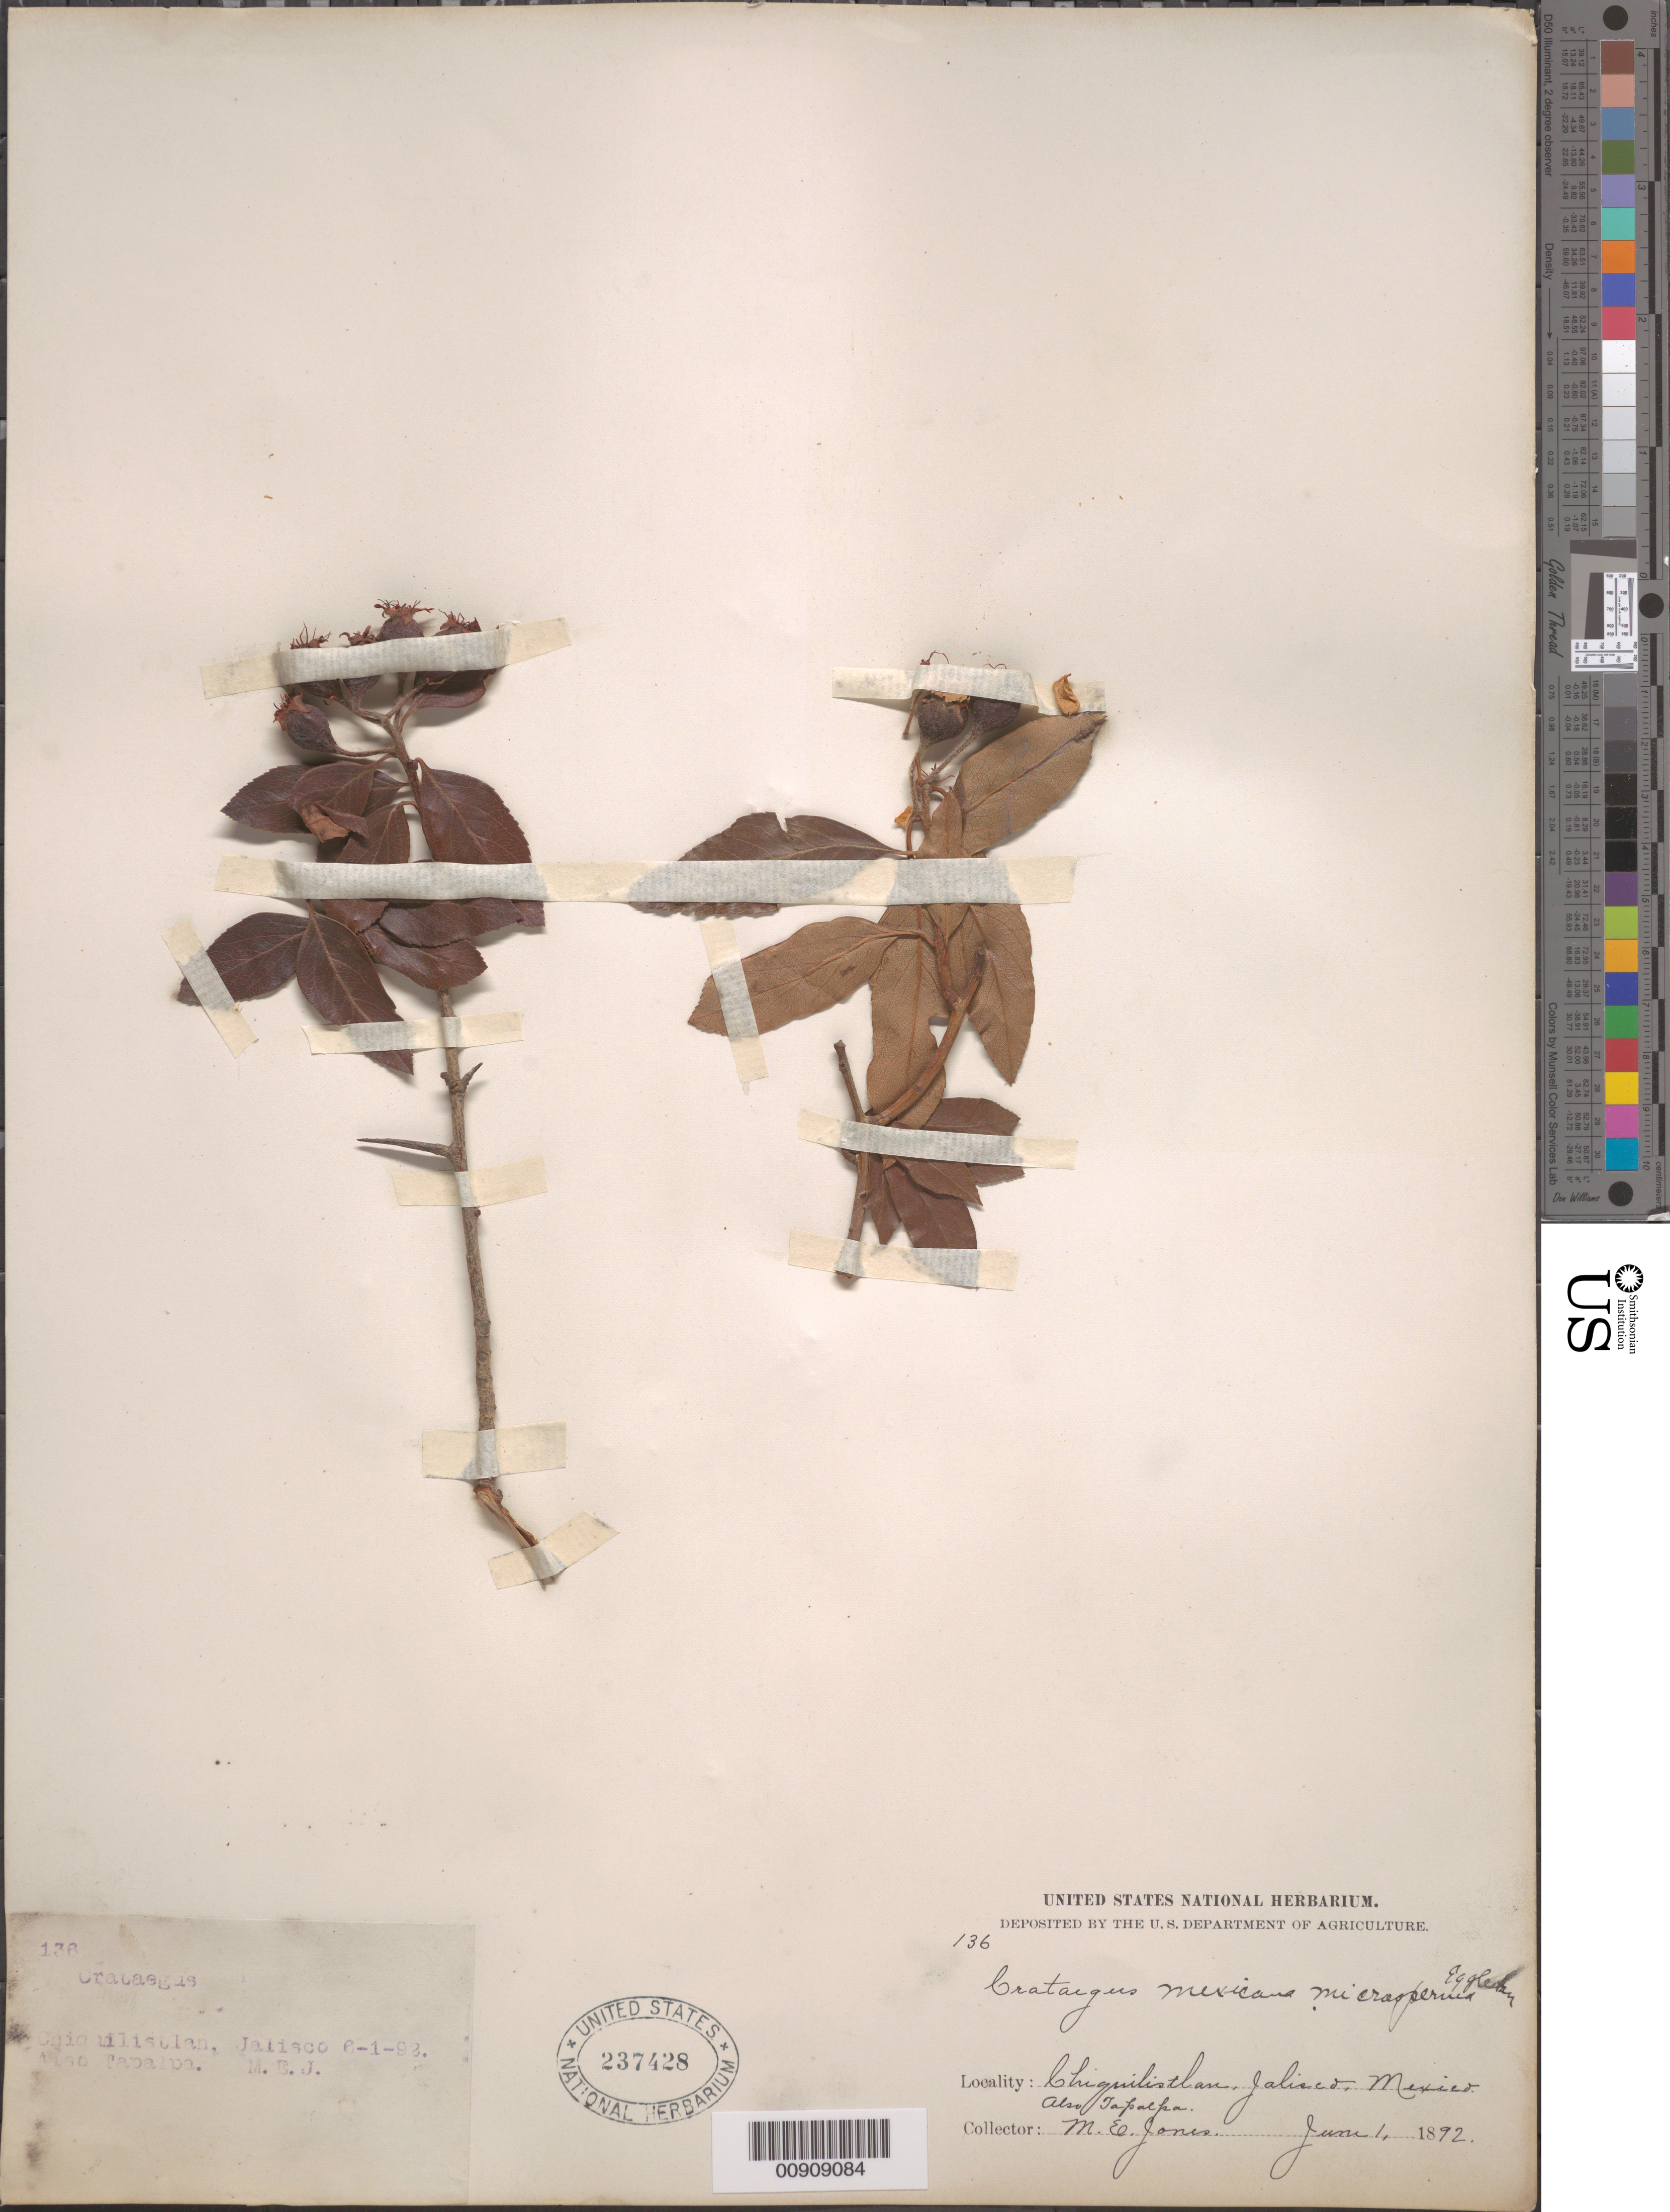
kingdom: Plantae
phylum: Tracheophyta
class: Magnoliopsida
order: Rosales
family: Rosaceae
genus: Crataegus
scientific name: Crataegus mexicana var. microsperma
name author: Eggl.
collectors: M. E. Jones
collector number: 136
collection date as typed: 01 Jun 1892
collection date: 1892-06-01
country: Mexico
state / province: Jalisco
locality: Chiquilistlan, Jalisco. Also Tapalpa.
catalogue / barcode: US 237428